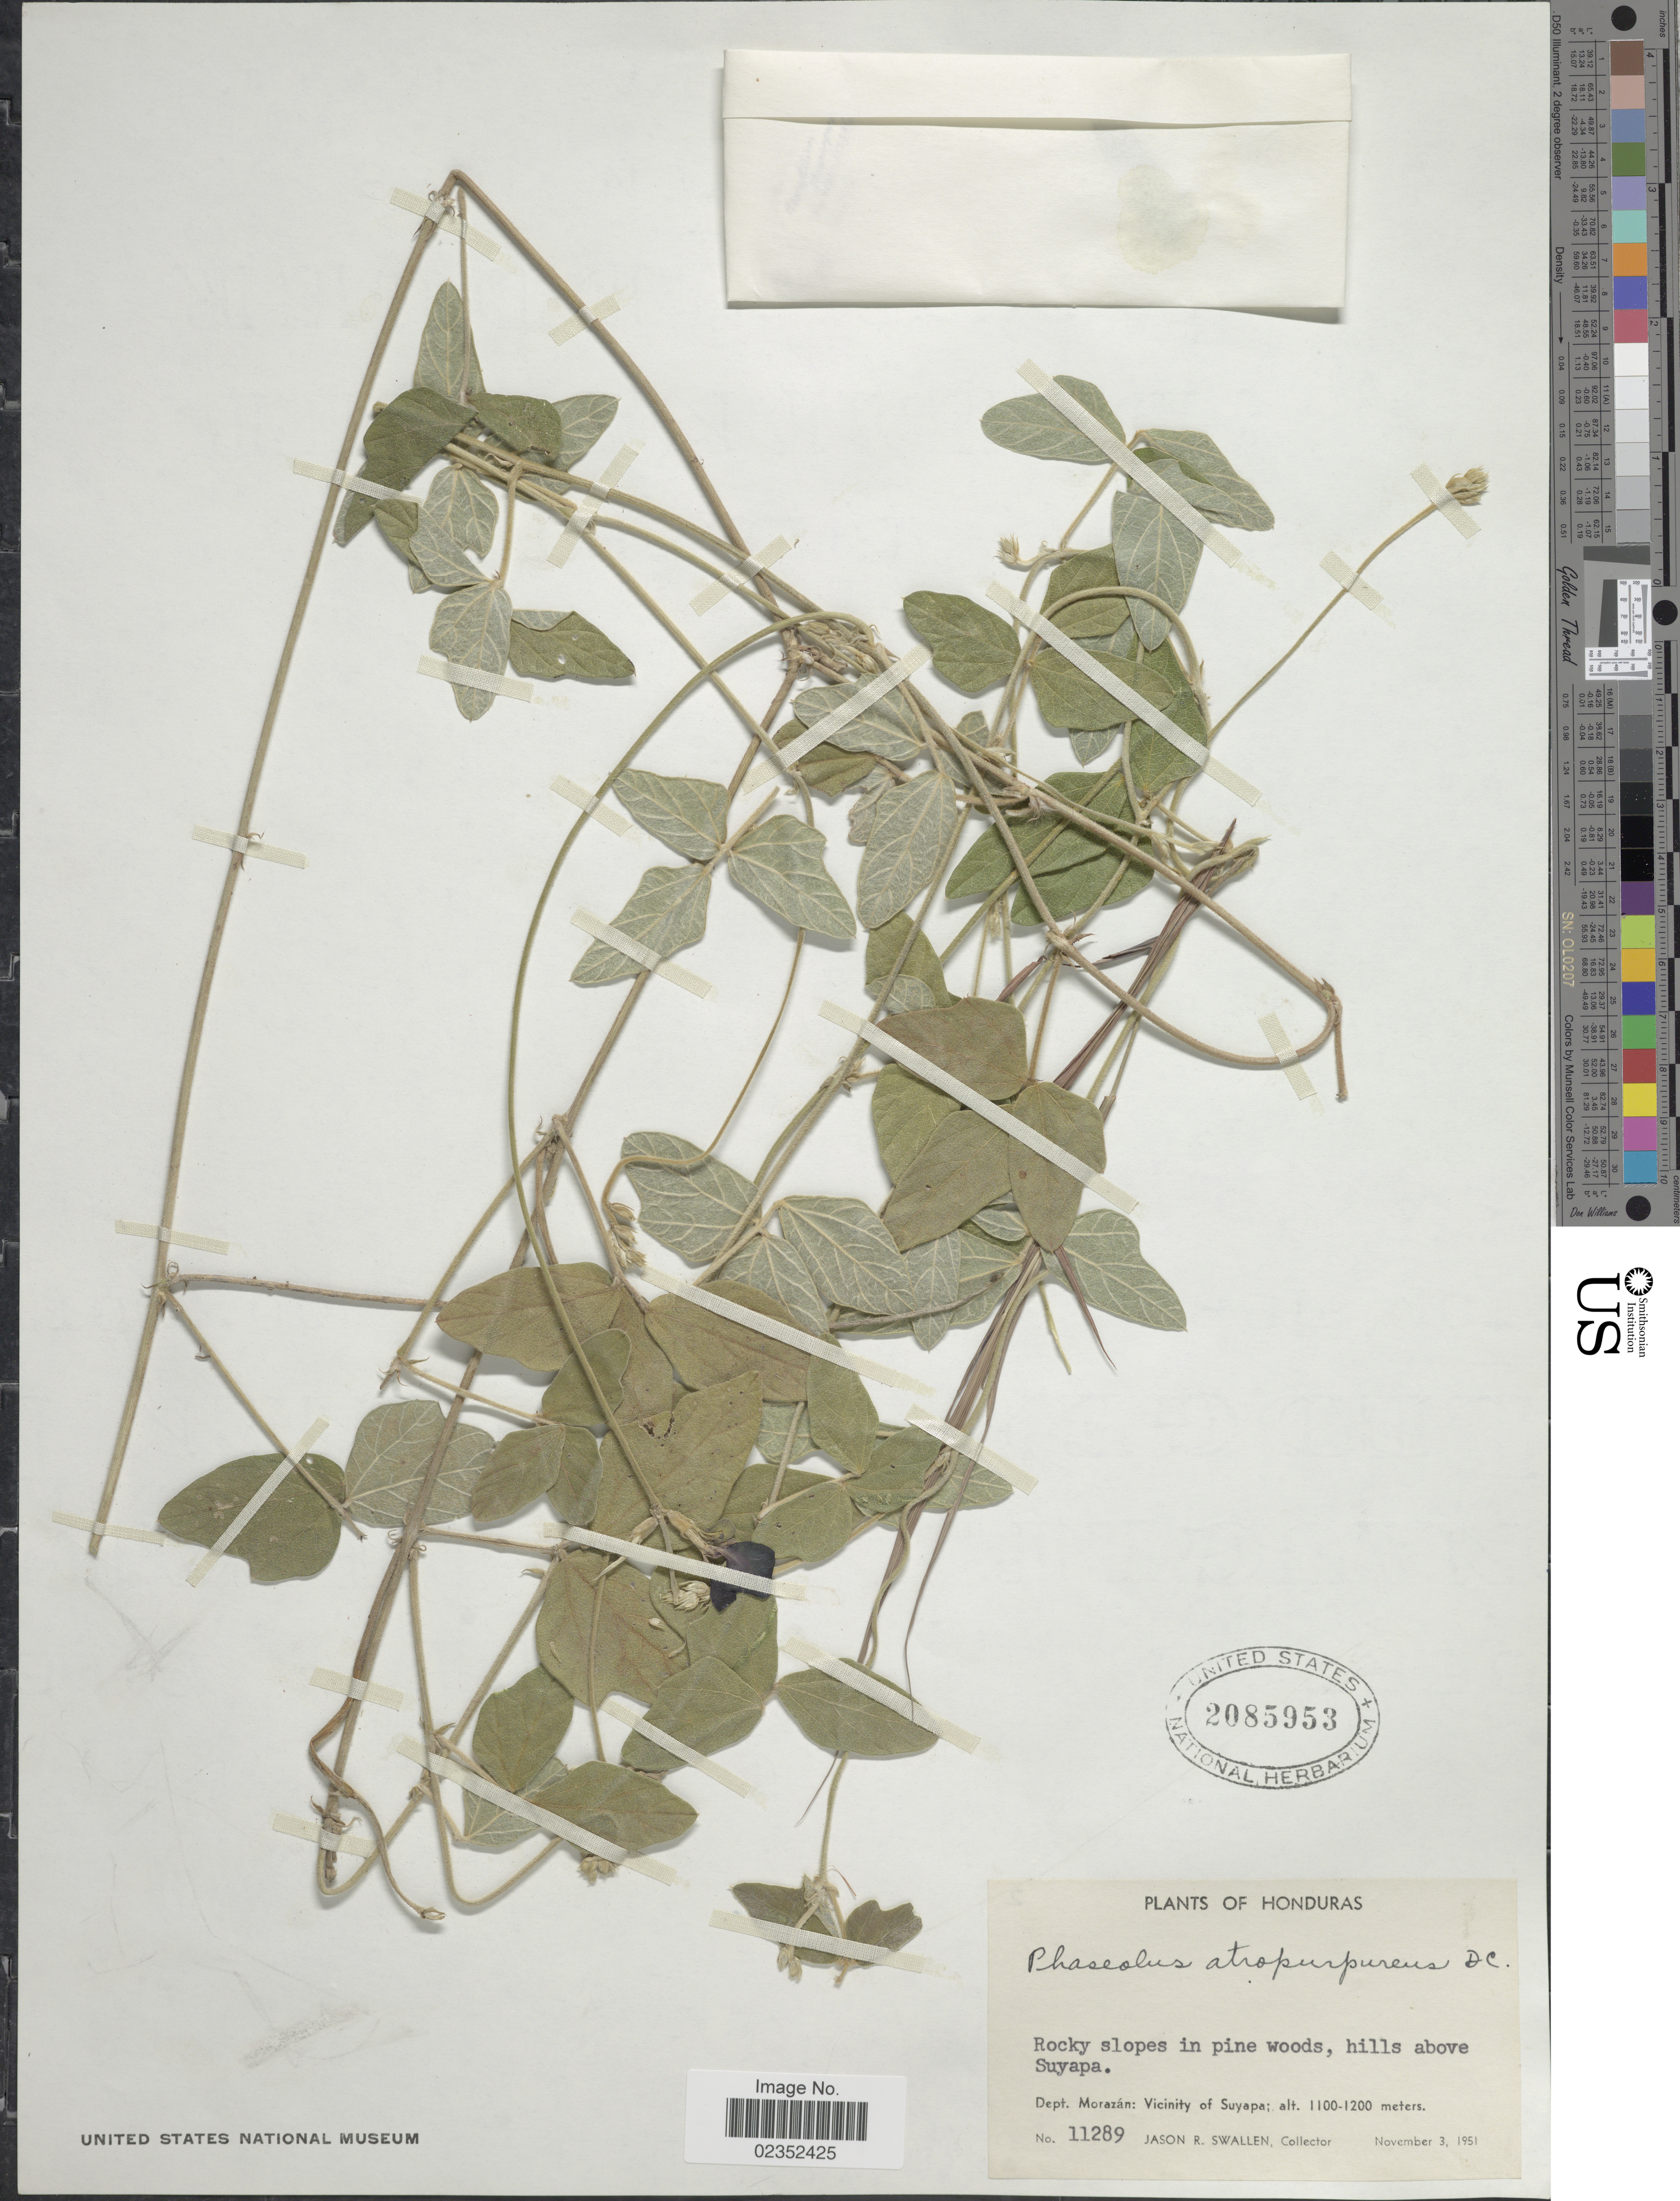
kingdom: Plantae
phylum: Tracheophyta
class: Magnoliopsida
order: Fabales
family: Fabaceae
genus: Macroptilium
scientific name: Macroptilium atropurpureum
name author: (DC.) Urb.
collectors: J. R. Swallen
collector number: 11289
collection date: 1951-11-03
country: Honduras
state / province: Fco. Morazán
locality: Rocky slopes in pine woods, hills above Suyapa. Dept. Morazan: Vicinity of Suyapa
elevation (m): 1100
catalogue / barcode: US 2085953